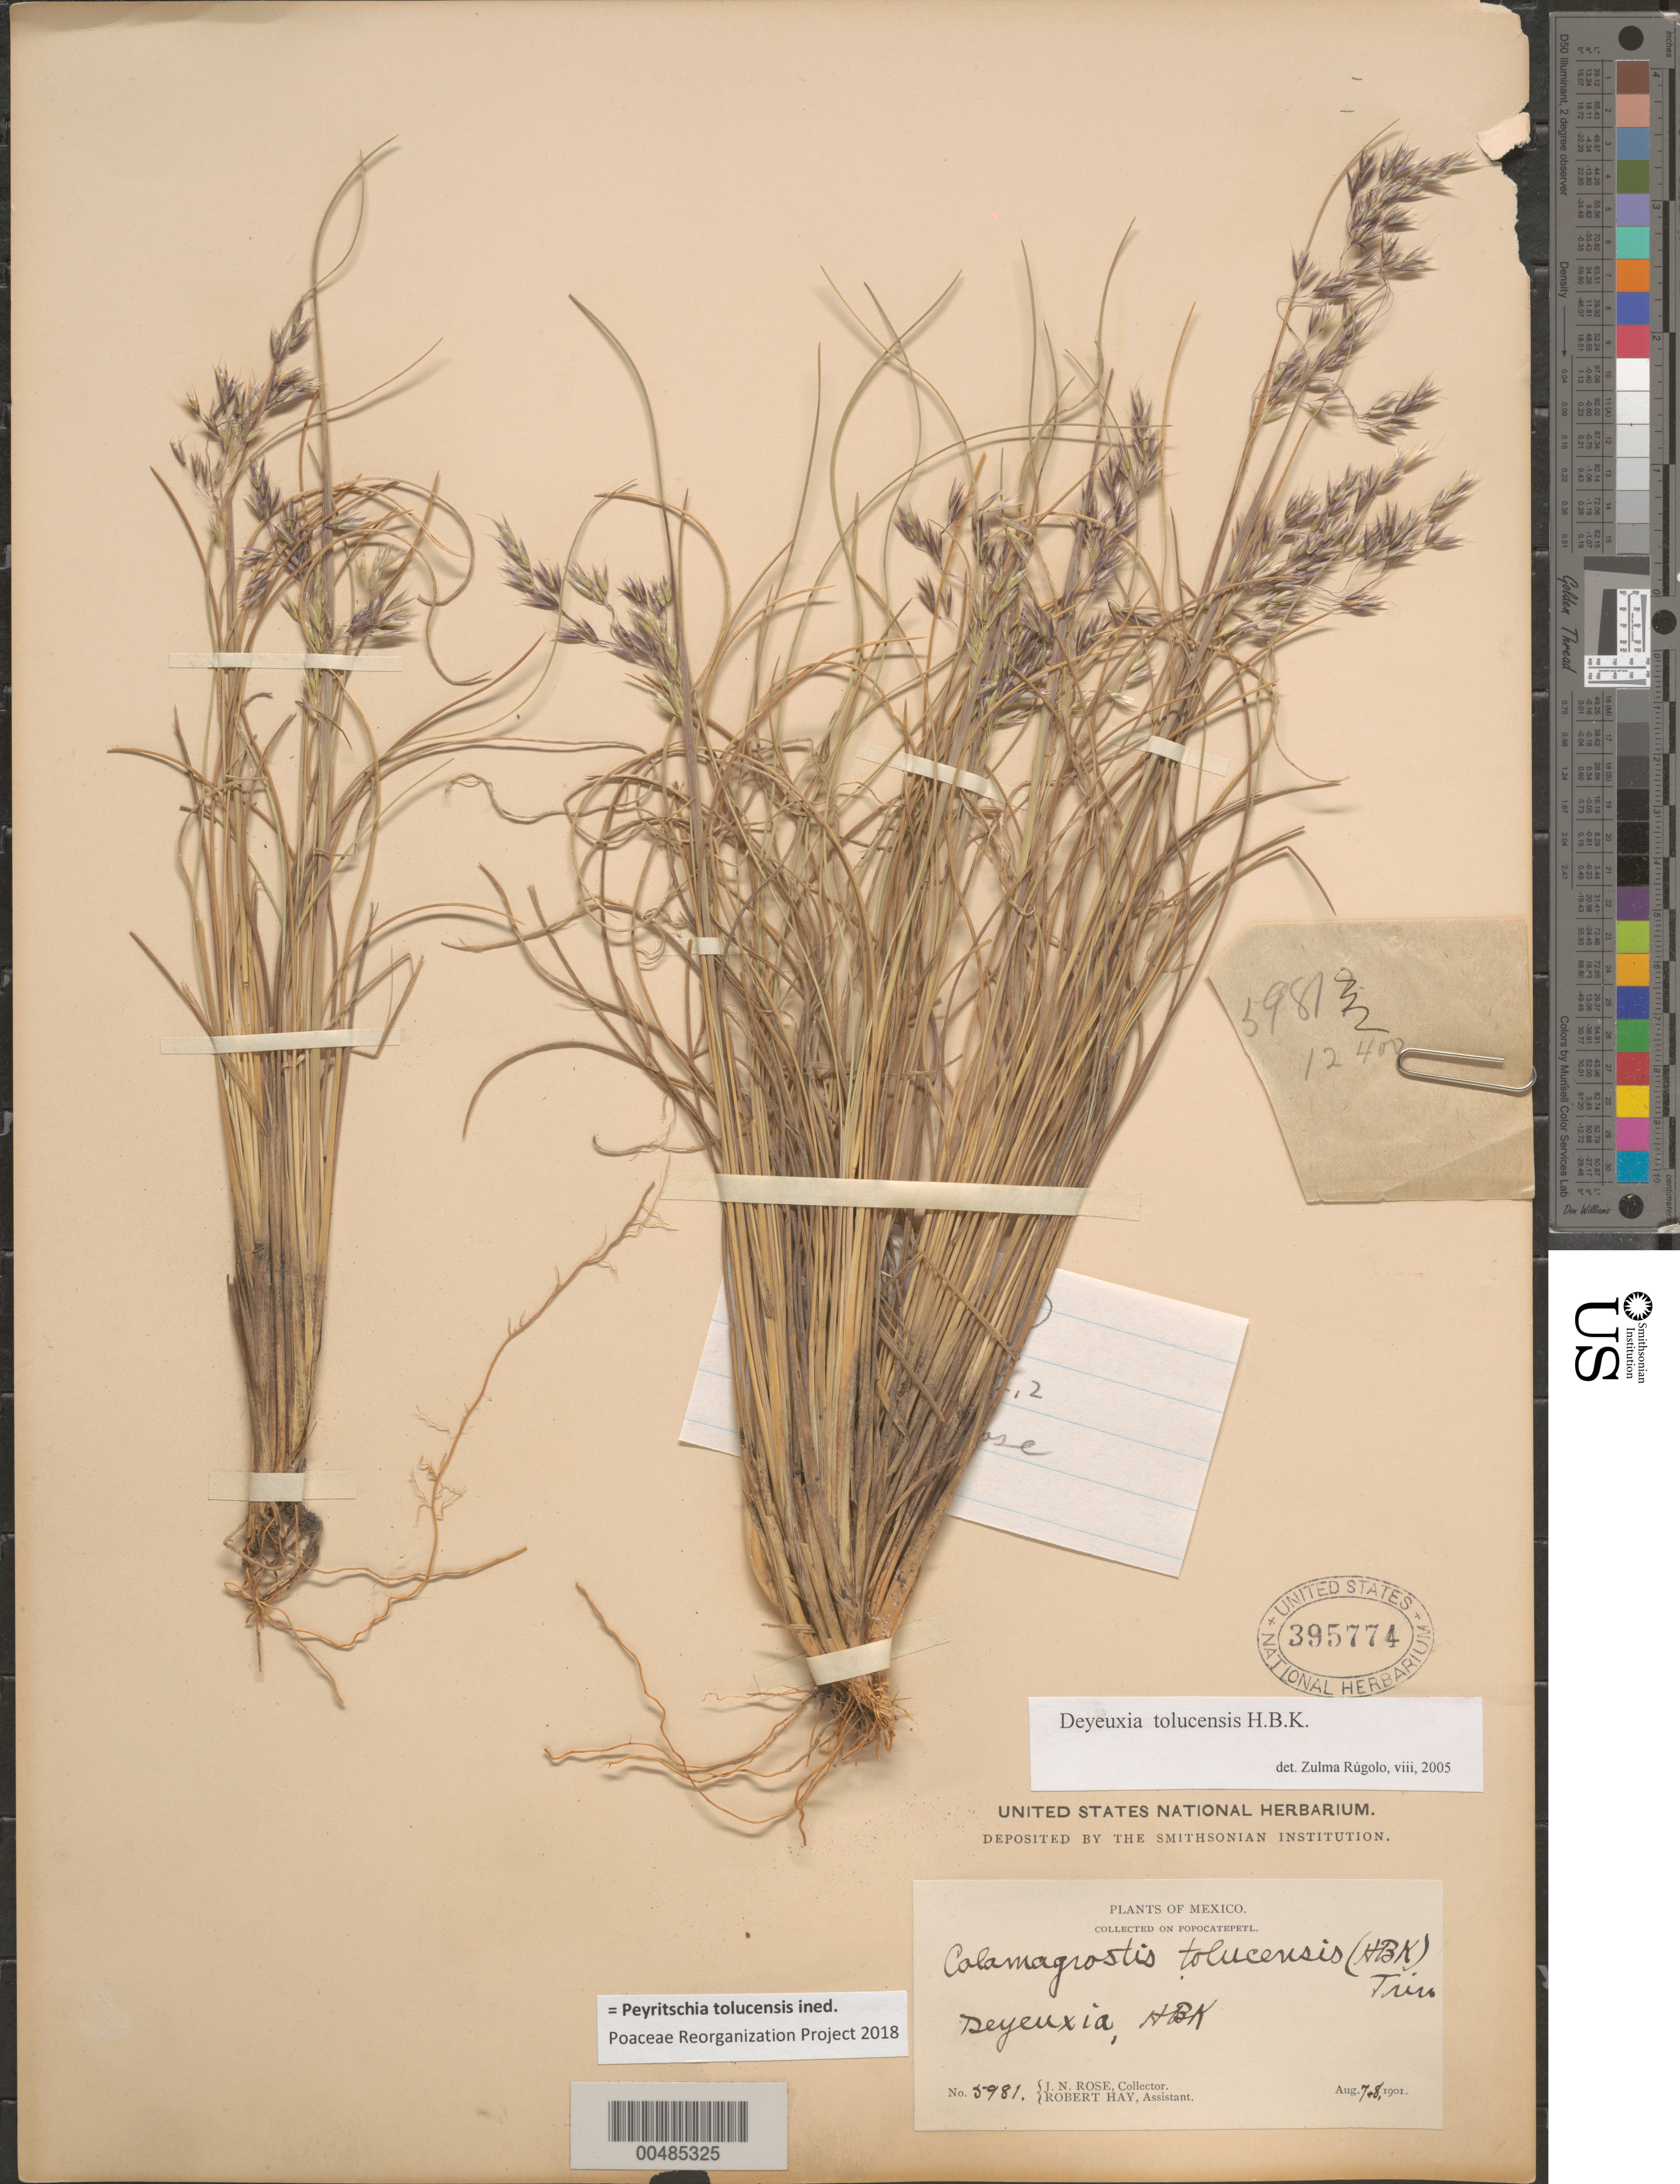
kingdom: Plantae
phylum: Tracheophyta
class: Liliopsida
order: Poales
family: Poaceae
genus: Peyritschia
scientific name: Peyritschia tolucensis ined.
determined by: Poaceae Reorganization Project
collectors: J. N. Rose & R. H. Hay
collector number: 5981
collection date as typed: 7 Aug 1901 to 8 Aug 1901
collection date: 1901-08-07/1901-08-08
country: Mexico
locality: Popocatepetl, Deyeuxia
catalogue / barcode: US 395774